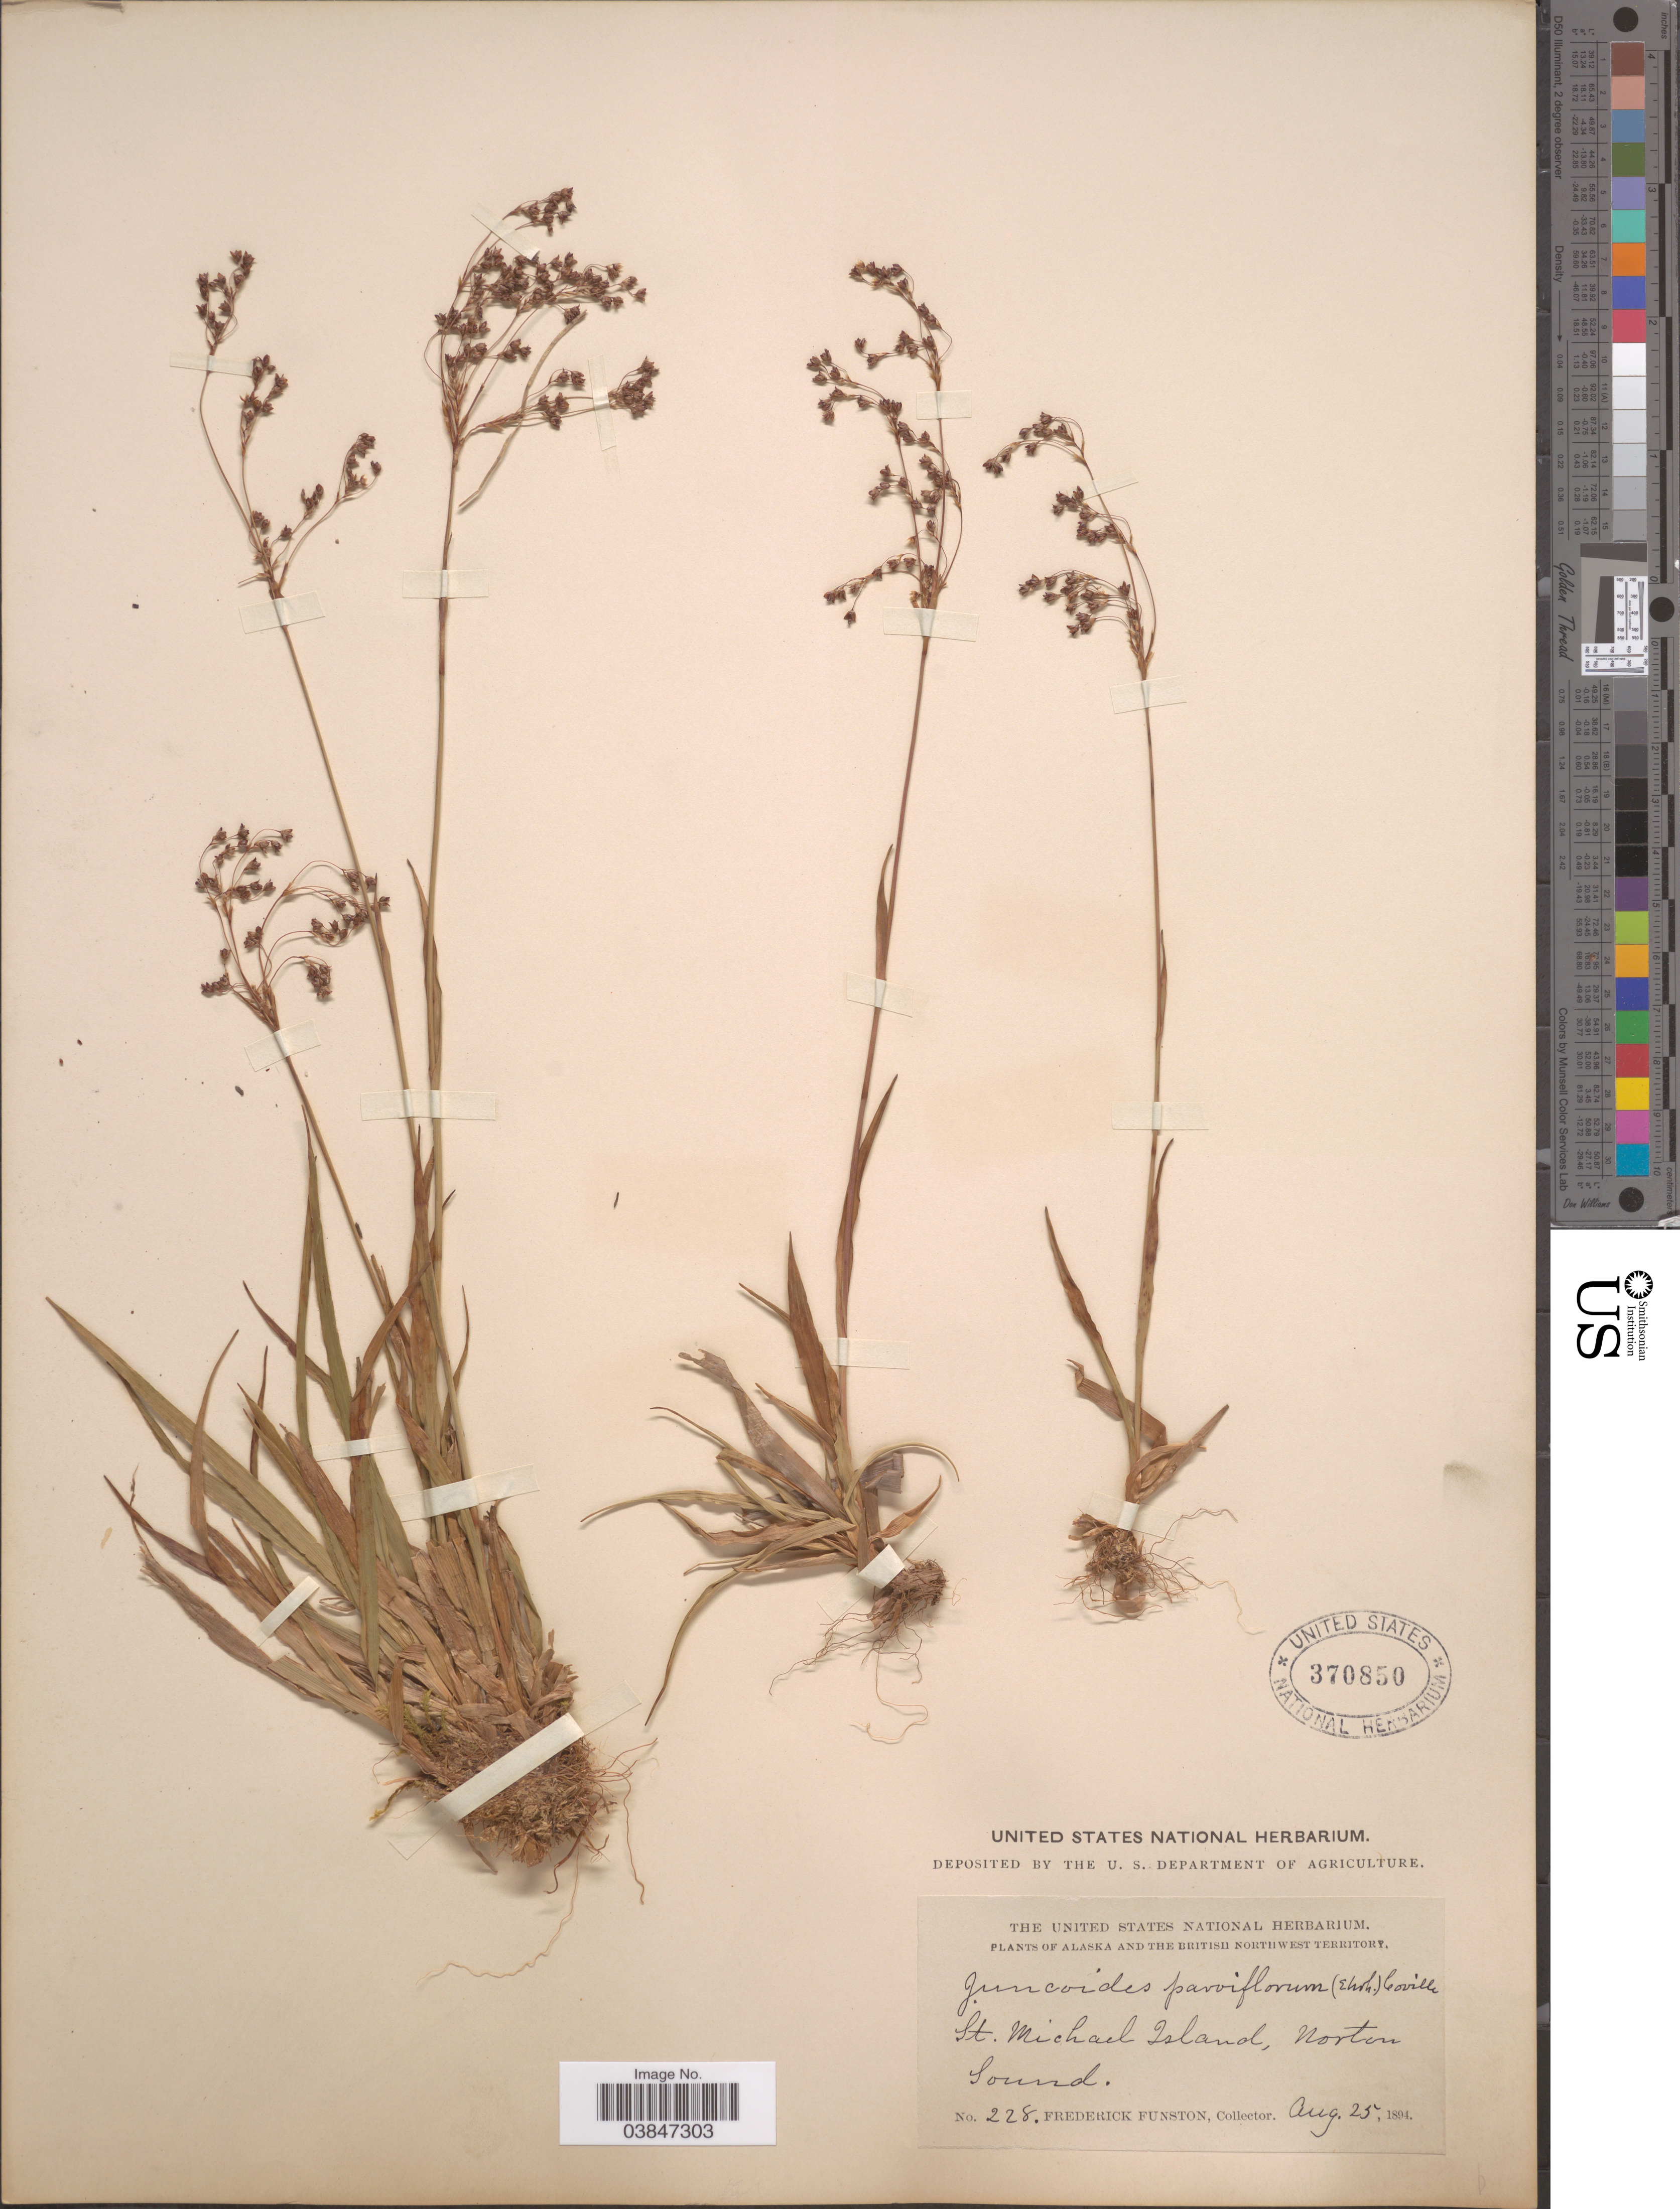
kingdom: Plantae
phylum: Tracheophyta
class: Liliopsida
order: Poales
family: Juncaceae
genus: Luzula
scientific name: Luzula wahlenbergii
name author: Rupr.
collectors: F. Funston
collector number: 228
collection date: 1894-08-25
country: United States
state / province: Alaska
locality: British Northwest Territory. St. Michael Island, Norton Sound.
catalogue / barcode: US 370850